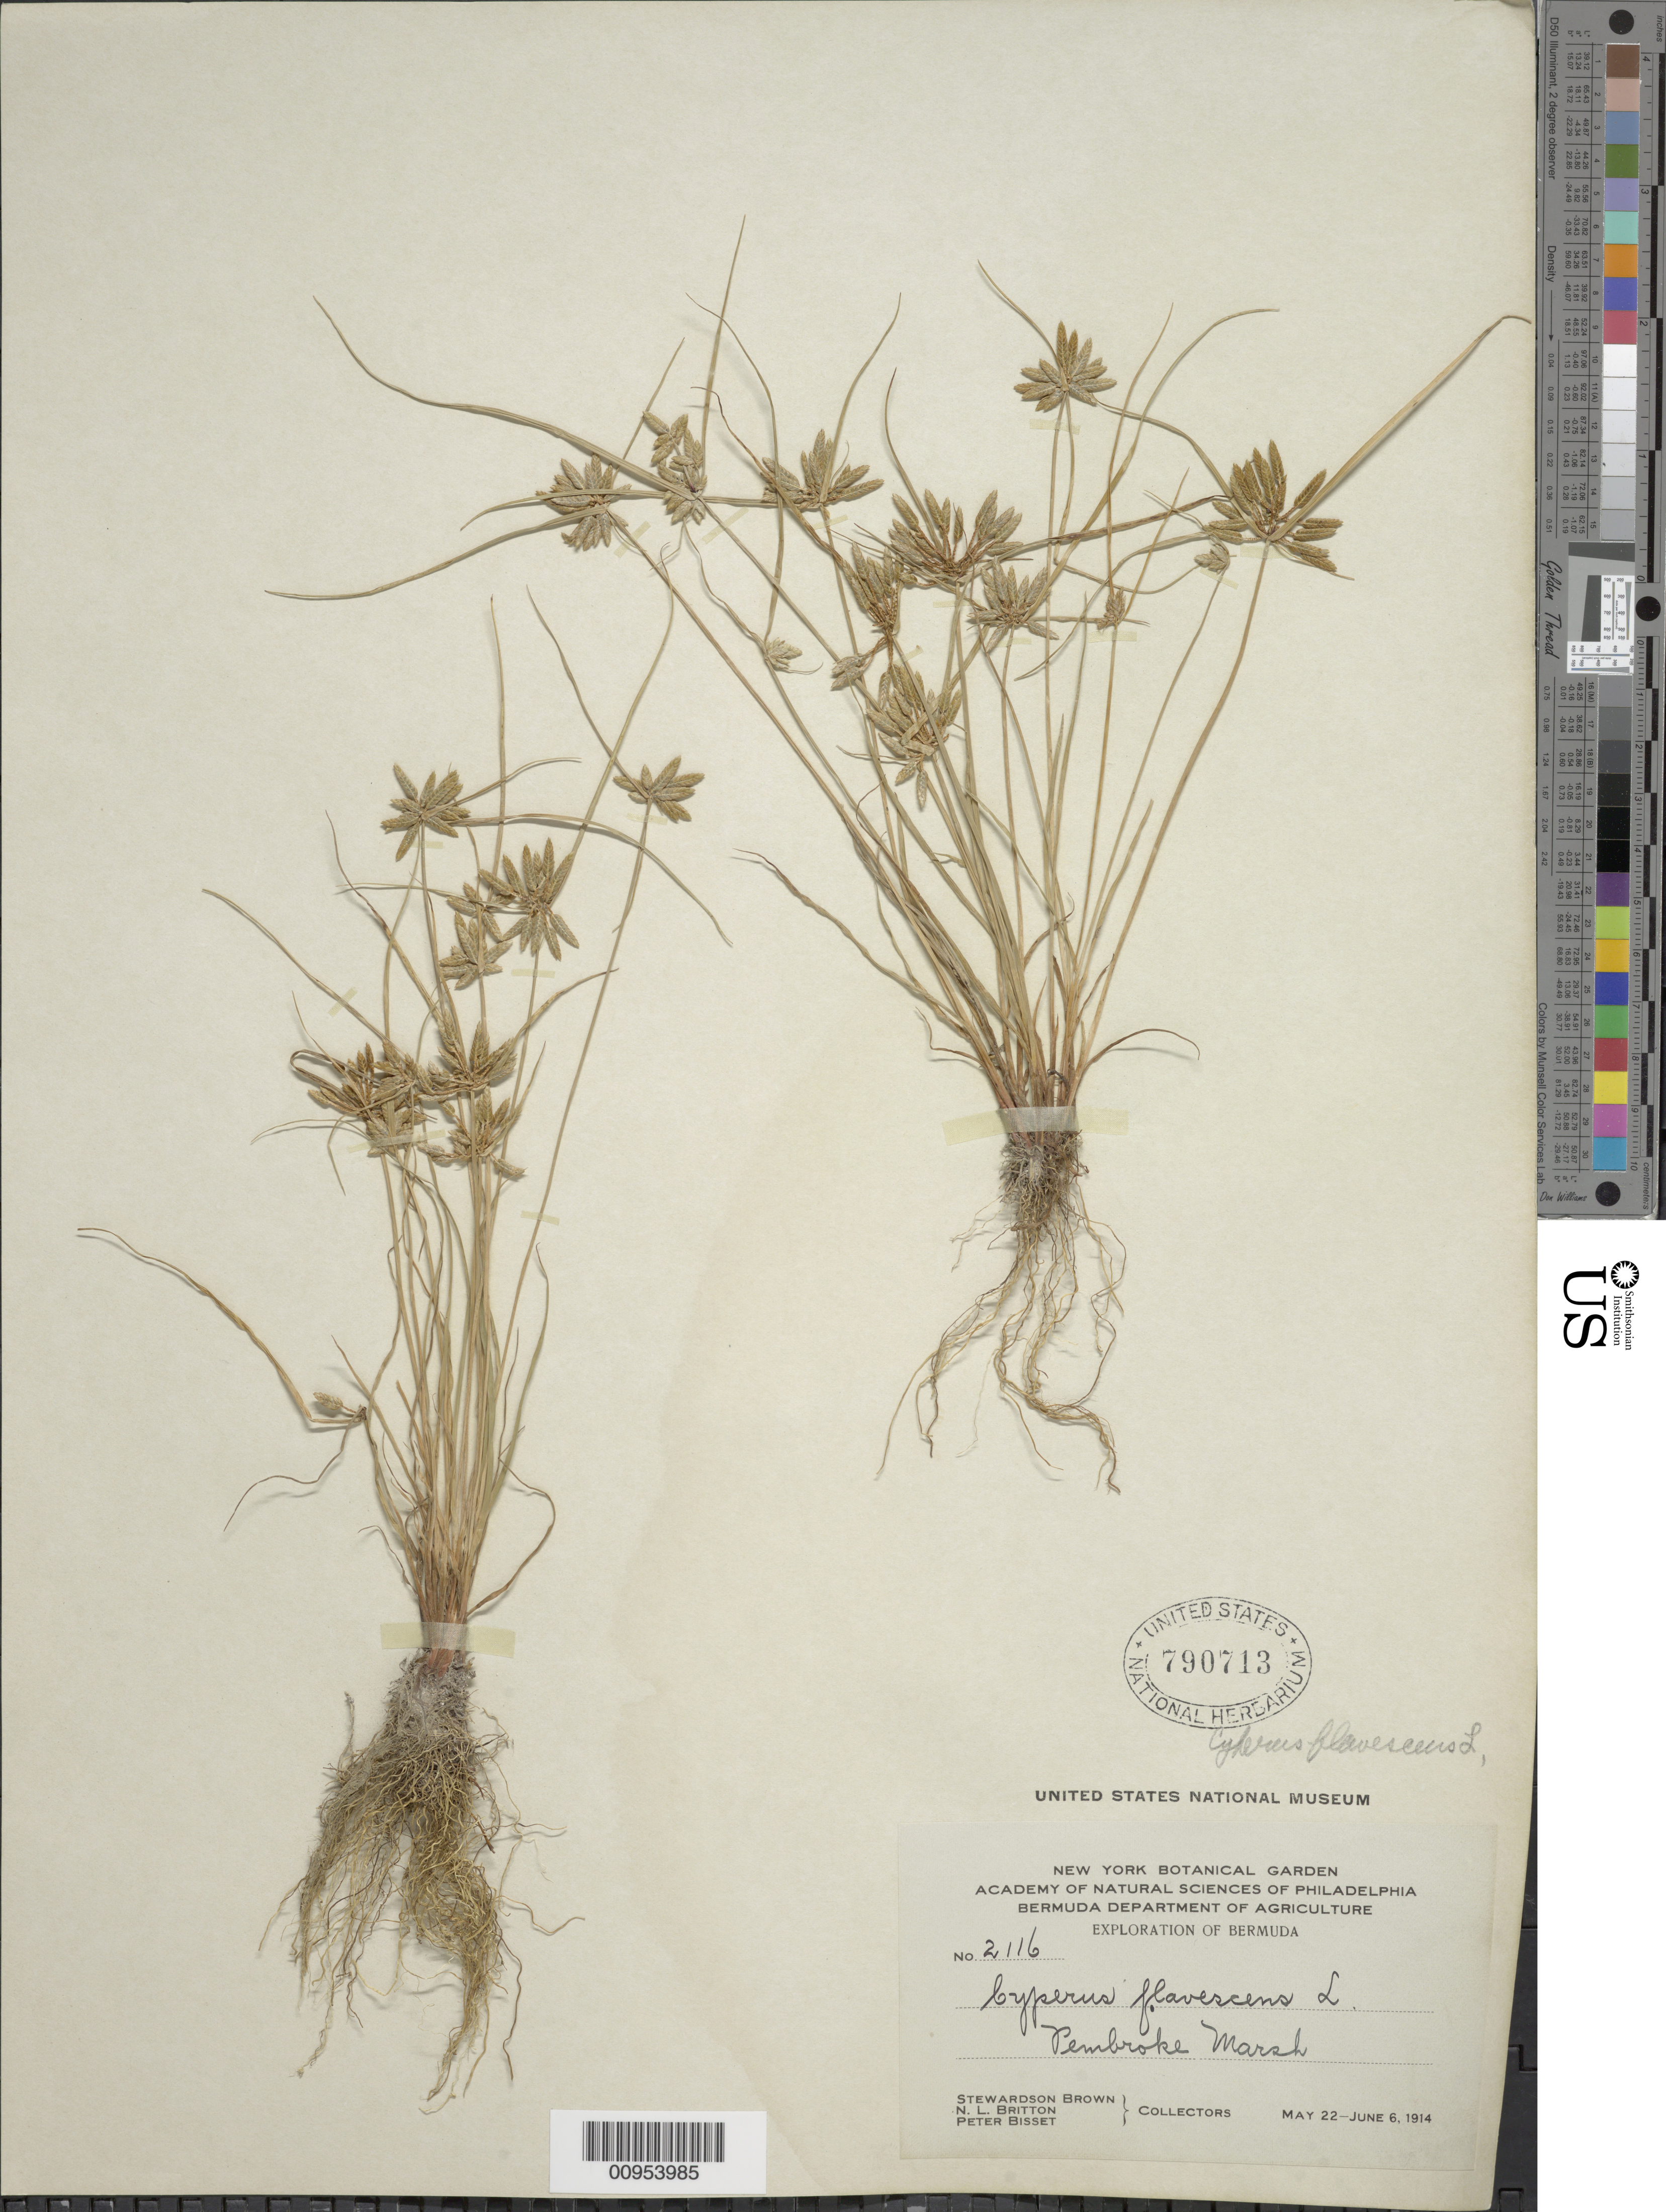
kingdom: Plantae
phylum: Tracheophyta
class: Liliopsida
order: Poales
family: Cyperaceae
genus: Cyperus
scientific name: Cyperus flavescens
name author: L.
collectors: S. Brown, N. Britton & P. Bisset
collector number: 2116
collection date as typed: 22 May 1914 to 06 Jun 1914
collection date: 1914-05-22/1914-06-06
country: Bermuda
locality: Pembroke Marsh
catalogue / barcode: US 790713